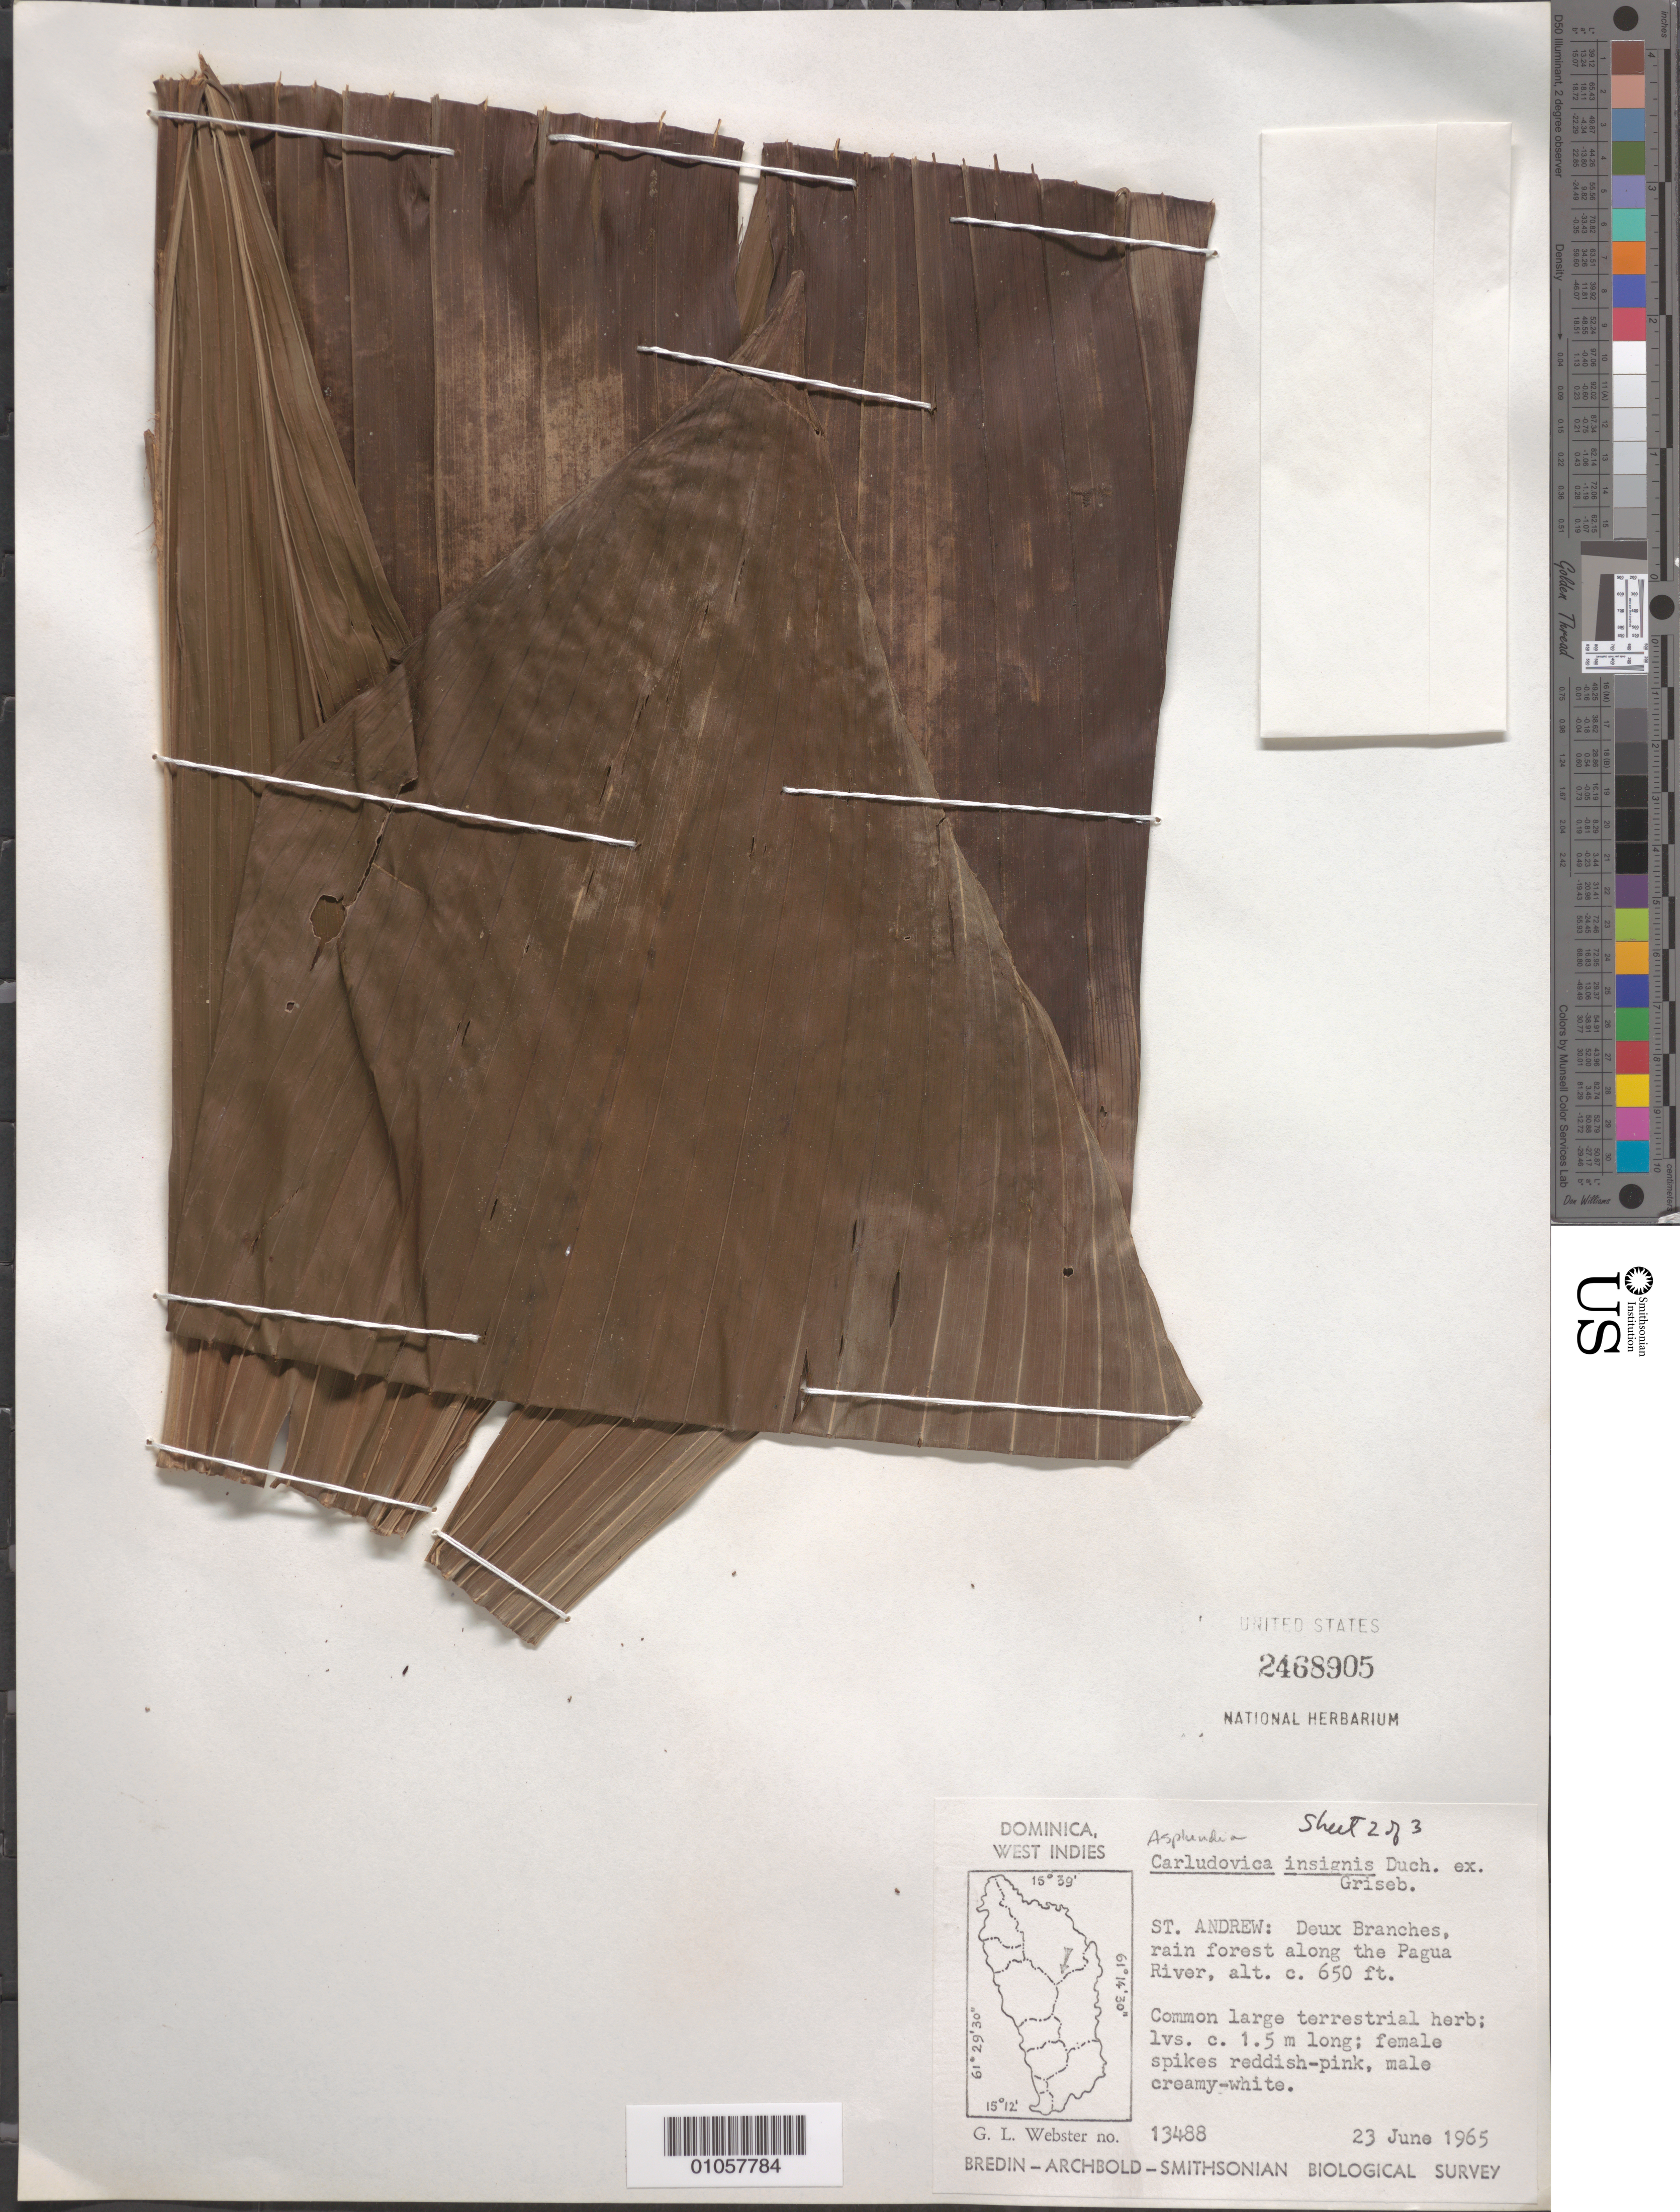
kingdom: Plantae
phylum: Tracheophyta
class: Liliopsida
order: Pandanales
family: Cyclanthaceae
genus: Asplundia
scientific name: Asplundia insignis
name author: (Duchass. ex Griseb.) Harling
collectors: G. L. Webster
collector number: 13488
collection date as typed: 23 Jun 1965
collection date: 1965-06-23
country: Dominica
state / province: St. Andrew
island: Dominica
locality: Deux Branches, along the Pagua River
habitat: Rainforest along river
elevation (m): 198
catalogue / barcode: US 2468905